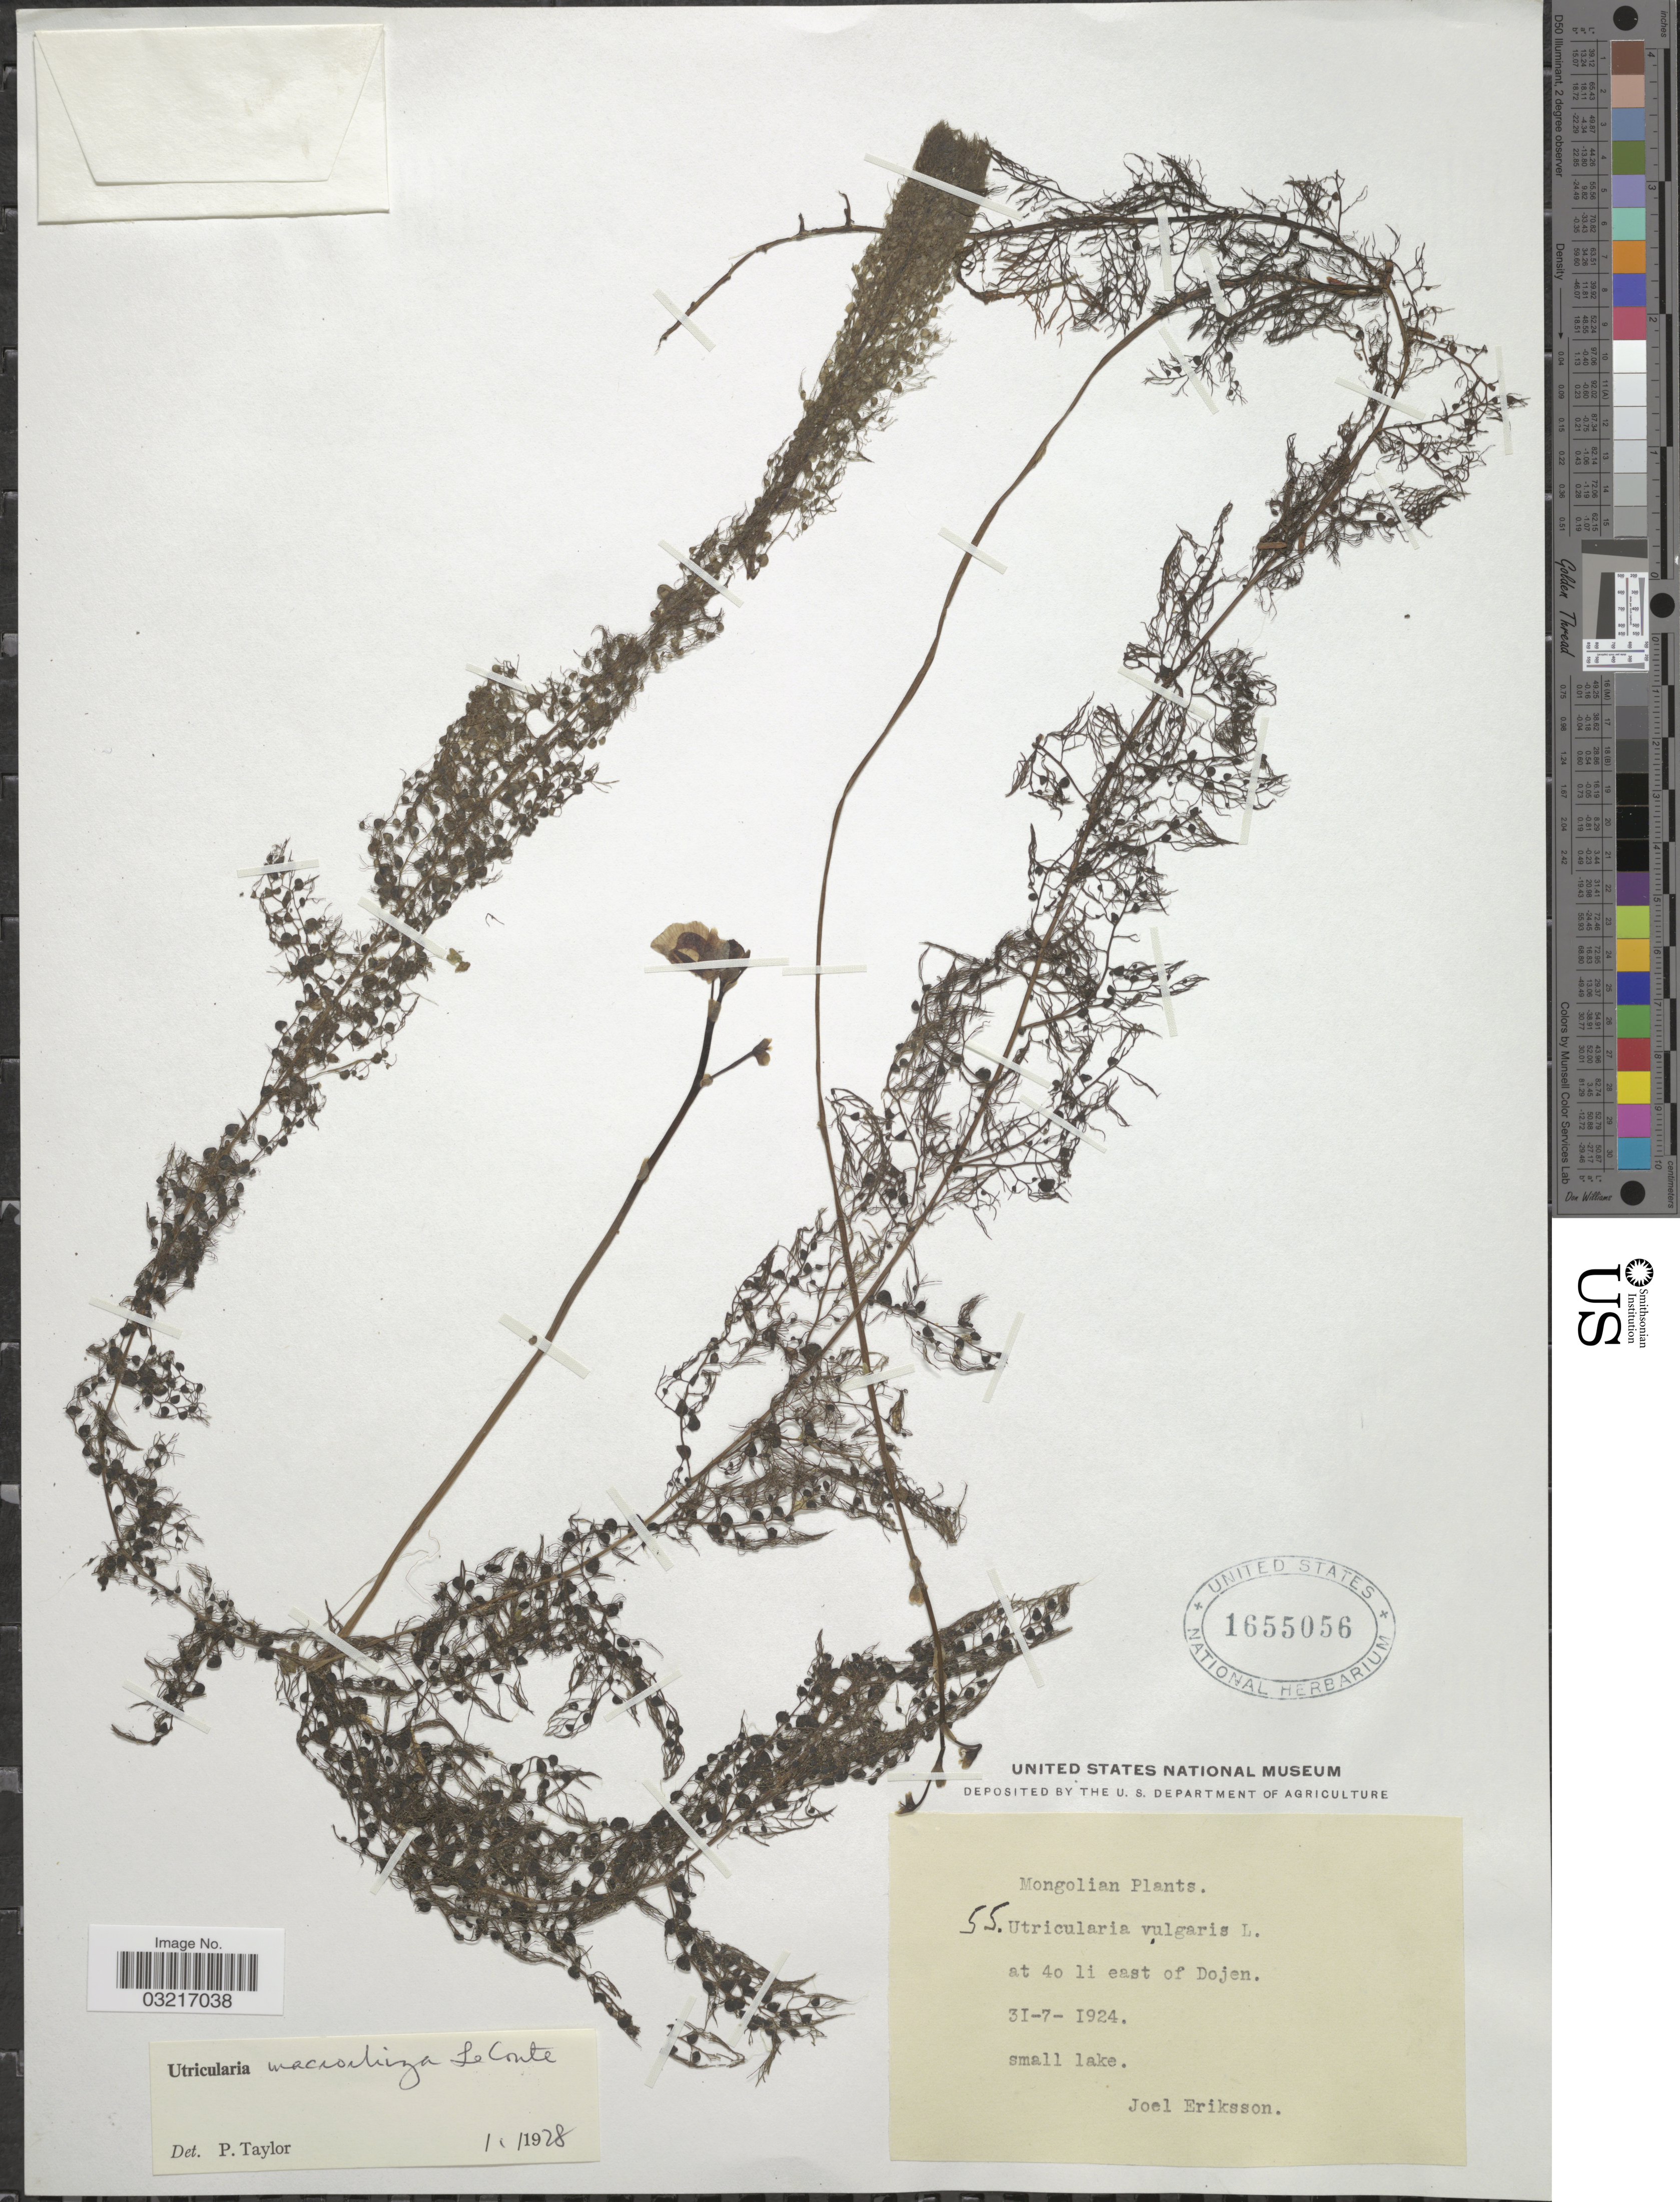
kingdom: Plantae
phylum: Tracheophyta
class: Magnoliopsida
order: Lamiales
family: Lentibulariaceae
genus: Utricularia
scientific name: Utricularia macrorhiza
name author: Leconte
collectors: J. Eriksson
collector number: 55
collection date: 1924-07-31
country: Mongolia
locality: At 40 li east of Dojen.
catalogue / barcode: US 1655056